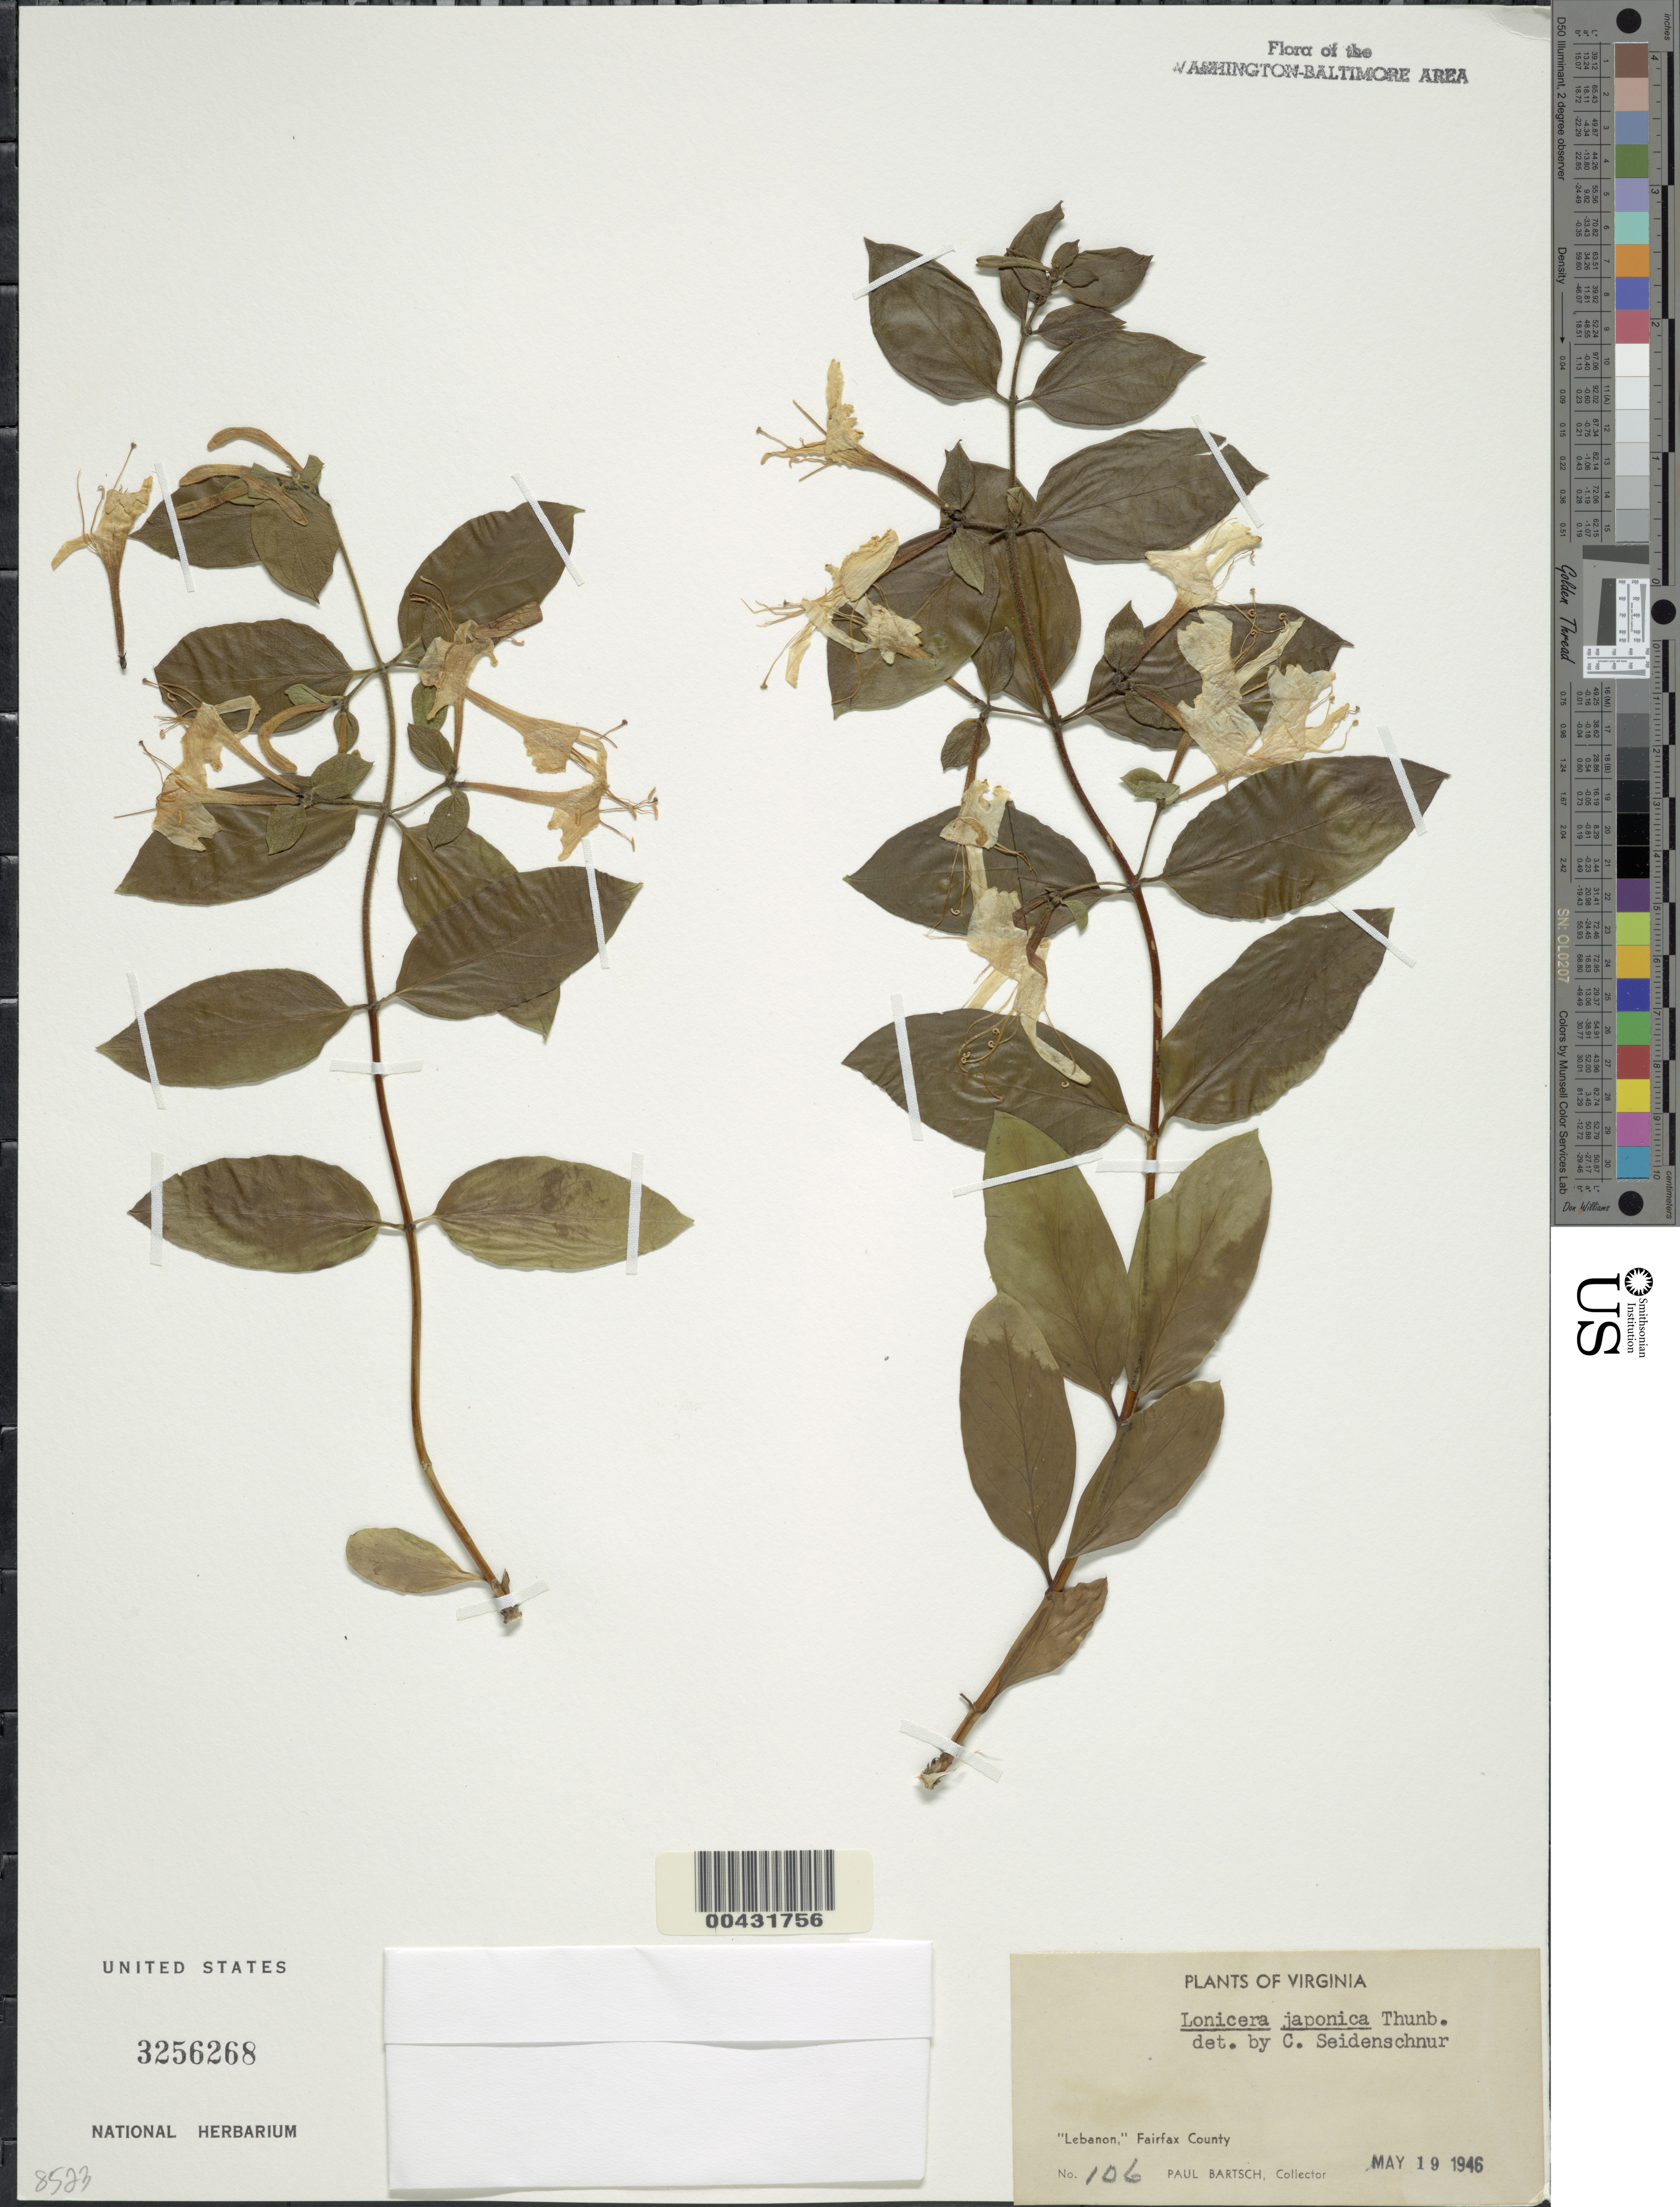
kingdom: Plantae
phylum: Tracheophyta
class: Magnoliopsida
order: Dipsacales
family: Caprifoliaceae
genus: Lonicera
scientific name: Lonicera japonica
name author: Thunb.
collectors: P. Bartsch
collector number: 106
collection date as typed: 19 May 1946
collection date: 1946-05-19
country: United States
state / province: Virginia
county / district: Fairfax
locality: Lebanon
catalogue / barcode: US 3256268